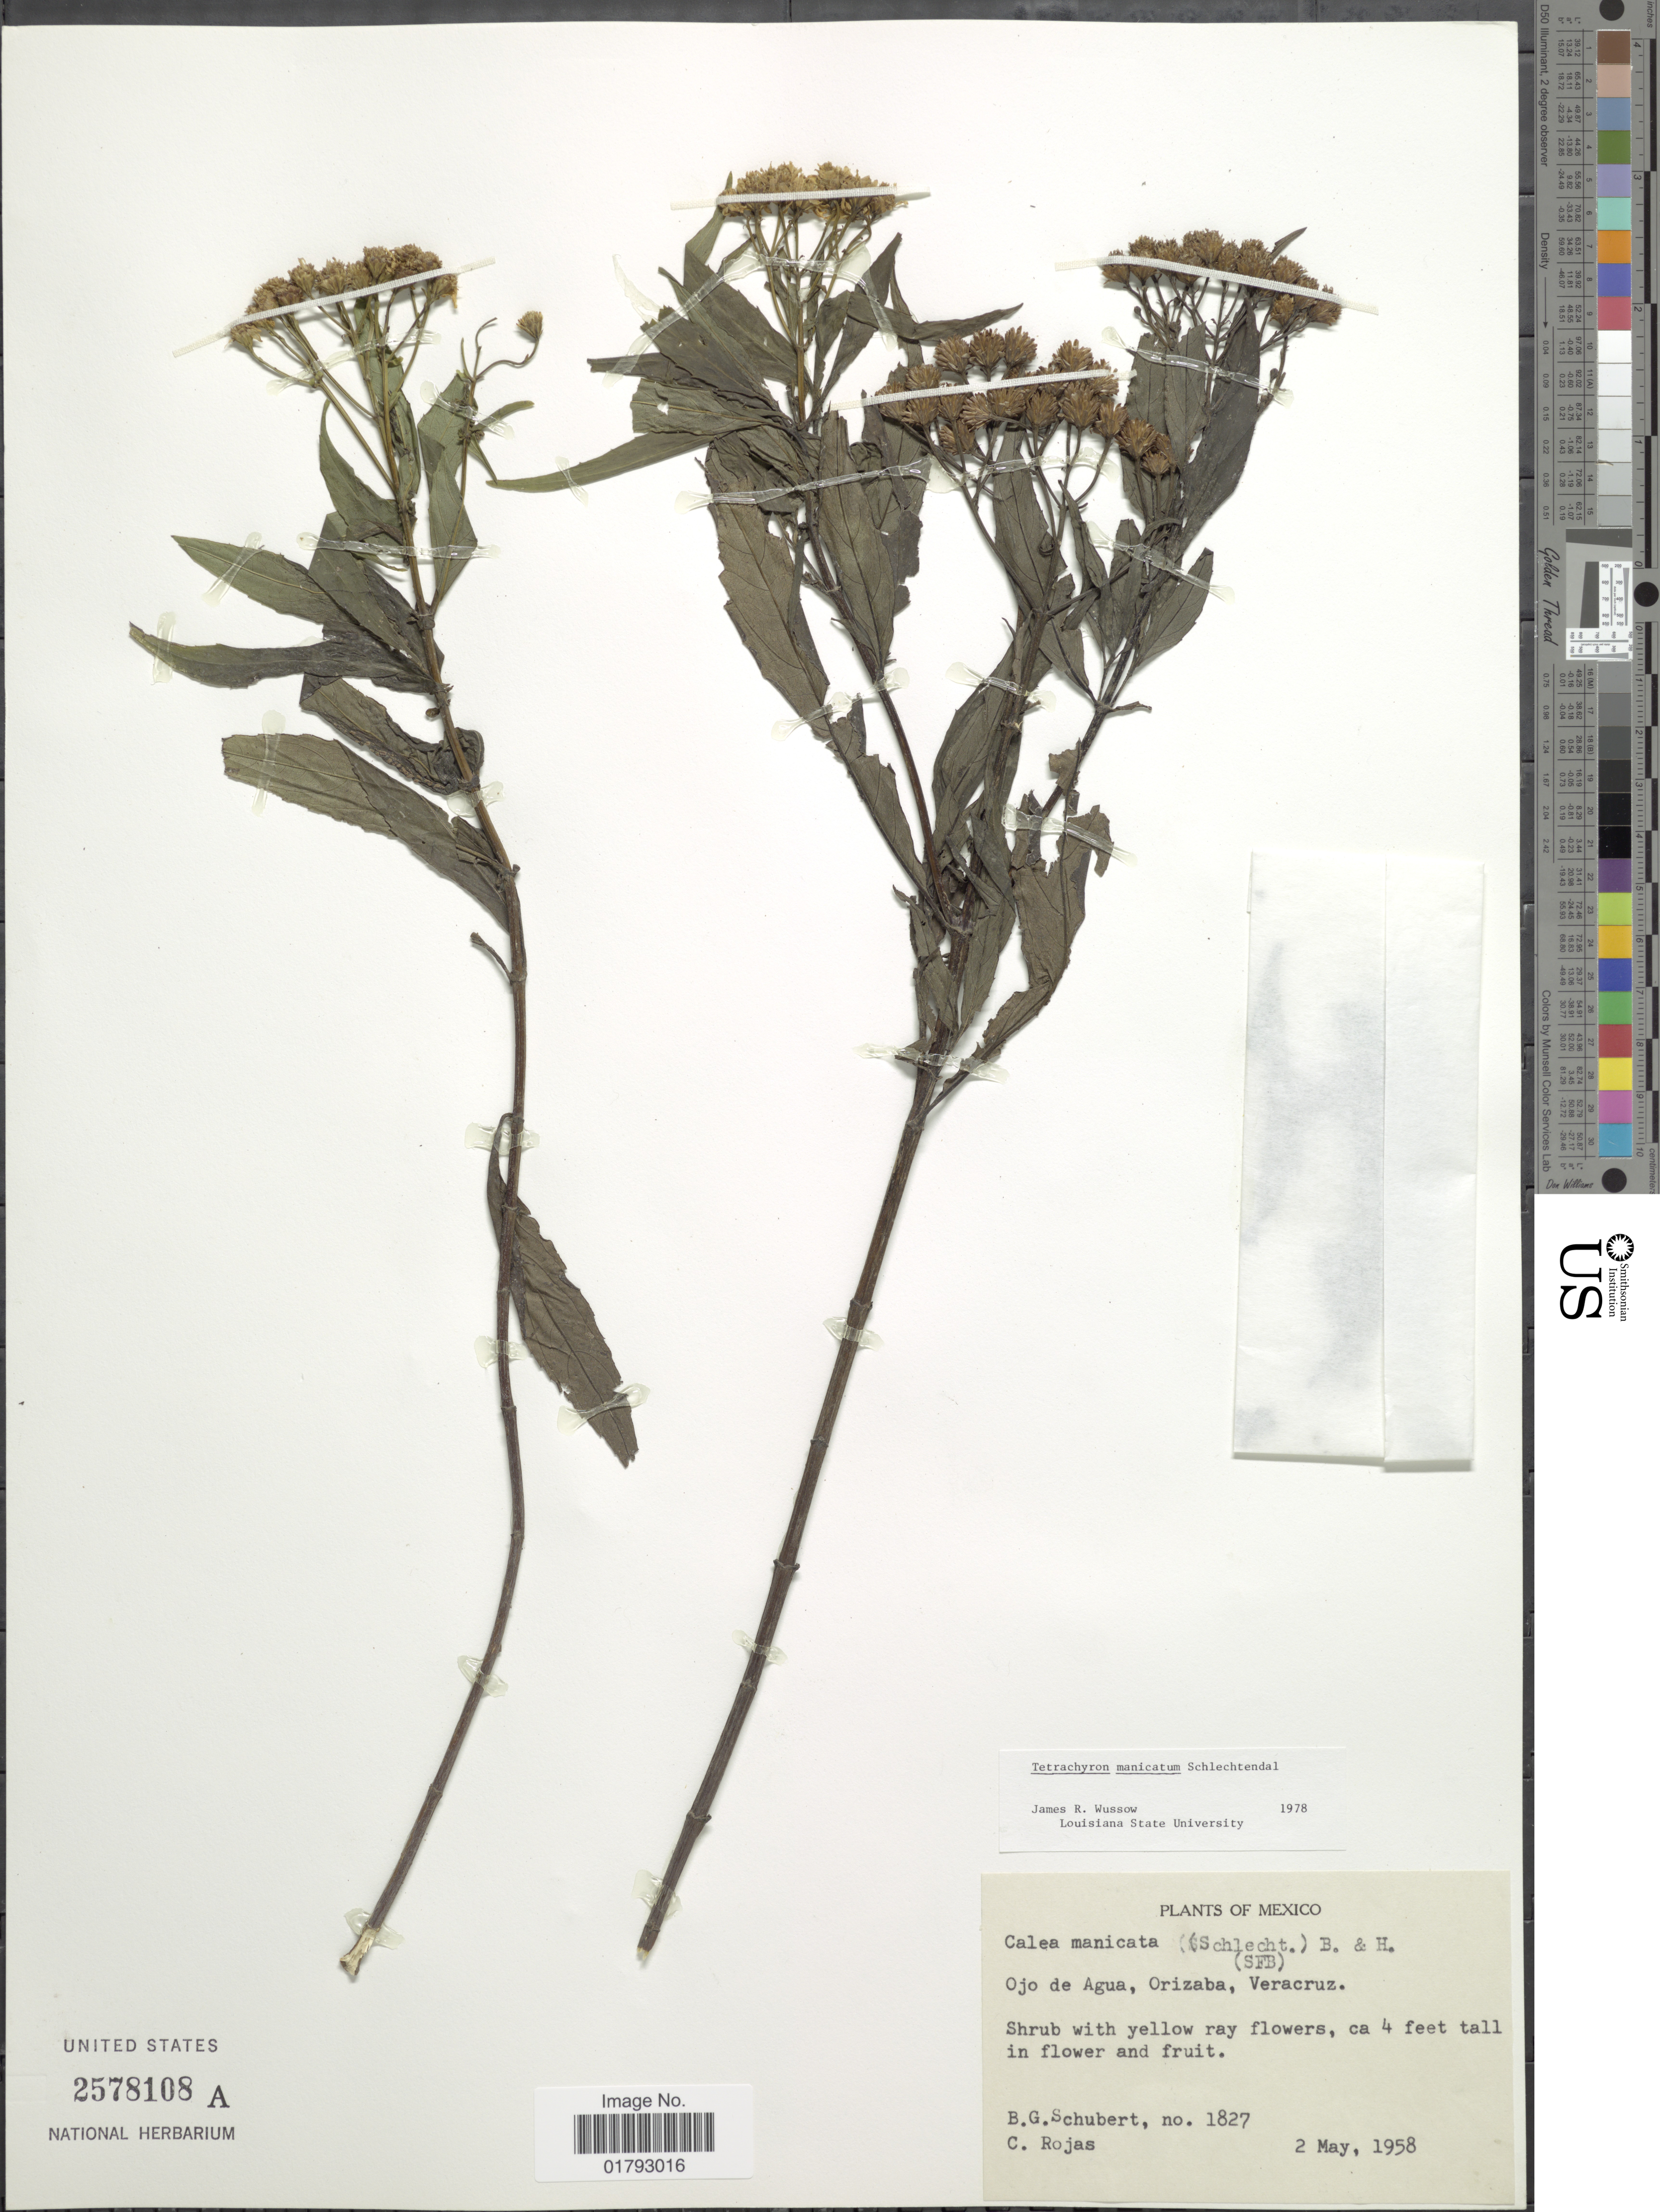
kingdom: Plantae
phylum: Tracheophyta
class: Magnoliopsida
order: Asterales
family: Asteraceae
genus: Tetrachyron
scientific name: Tetrachyron manicatum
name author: Schltdl.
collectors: B. Schubert & C. Rojas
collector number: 1827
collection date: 1958-05-02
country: Mexico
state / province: Veracruz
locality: Mexico, Oja de Agua, Orizaba, Veracruz.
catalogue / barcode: US 2578108A